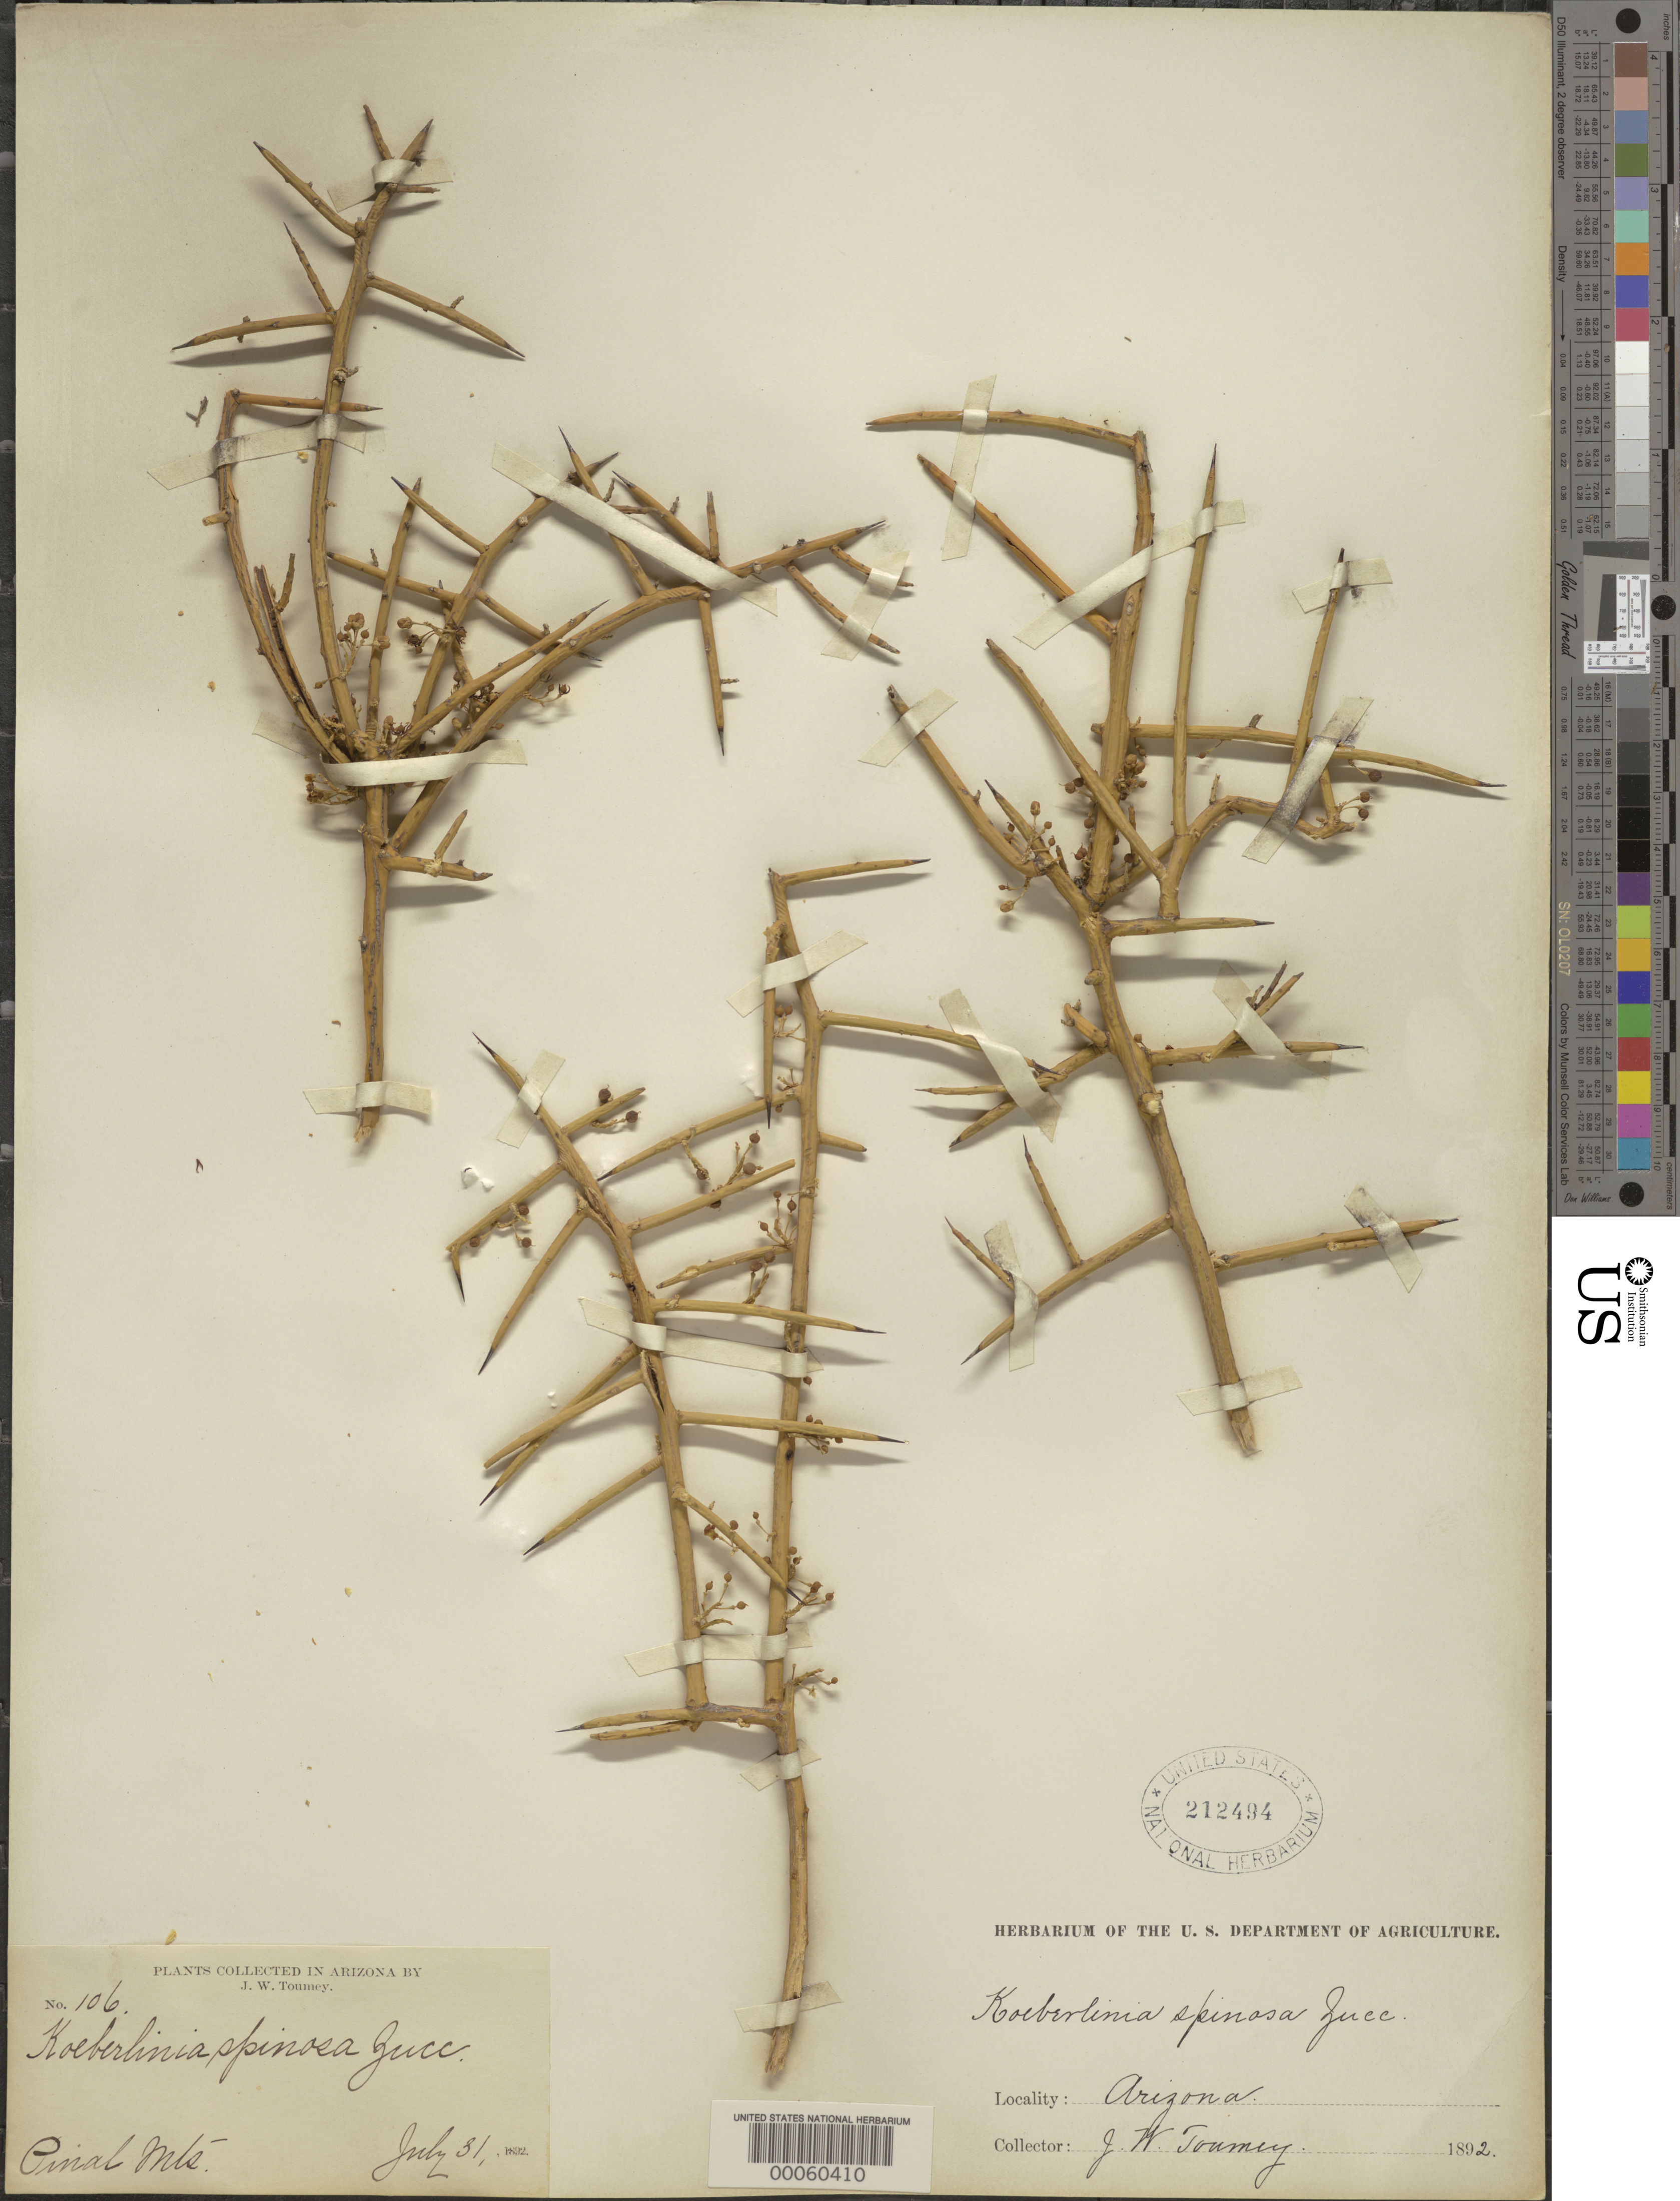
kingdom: Plantae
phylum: Tracheophyta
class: Magnoliopsida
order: Brassicales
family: Koeberliniaceae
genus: Koeberlinia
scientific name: Koeberlinia spinosa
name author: Zucc.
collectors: J. W. Toumey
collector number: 106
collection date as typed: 31 Jul 1892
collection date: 1892-07-31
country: United States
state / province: Arizona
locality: Pinal mts.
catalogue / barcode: US 212494